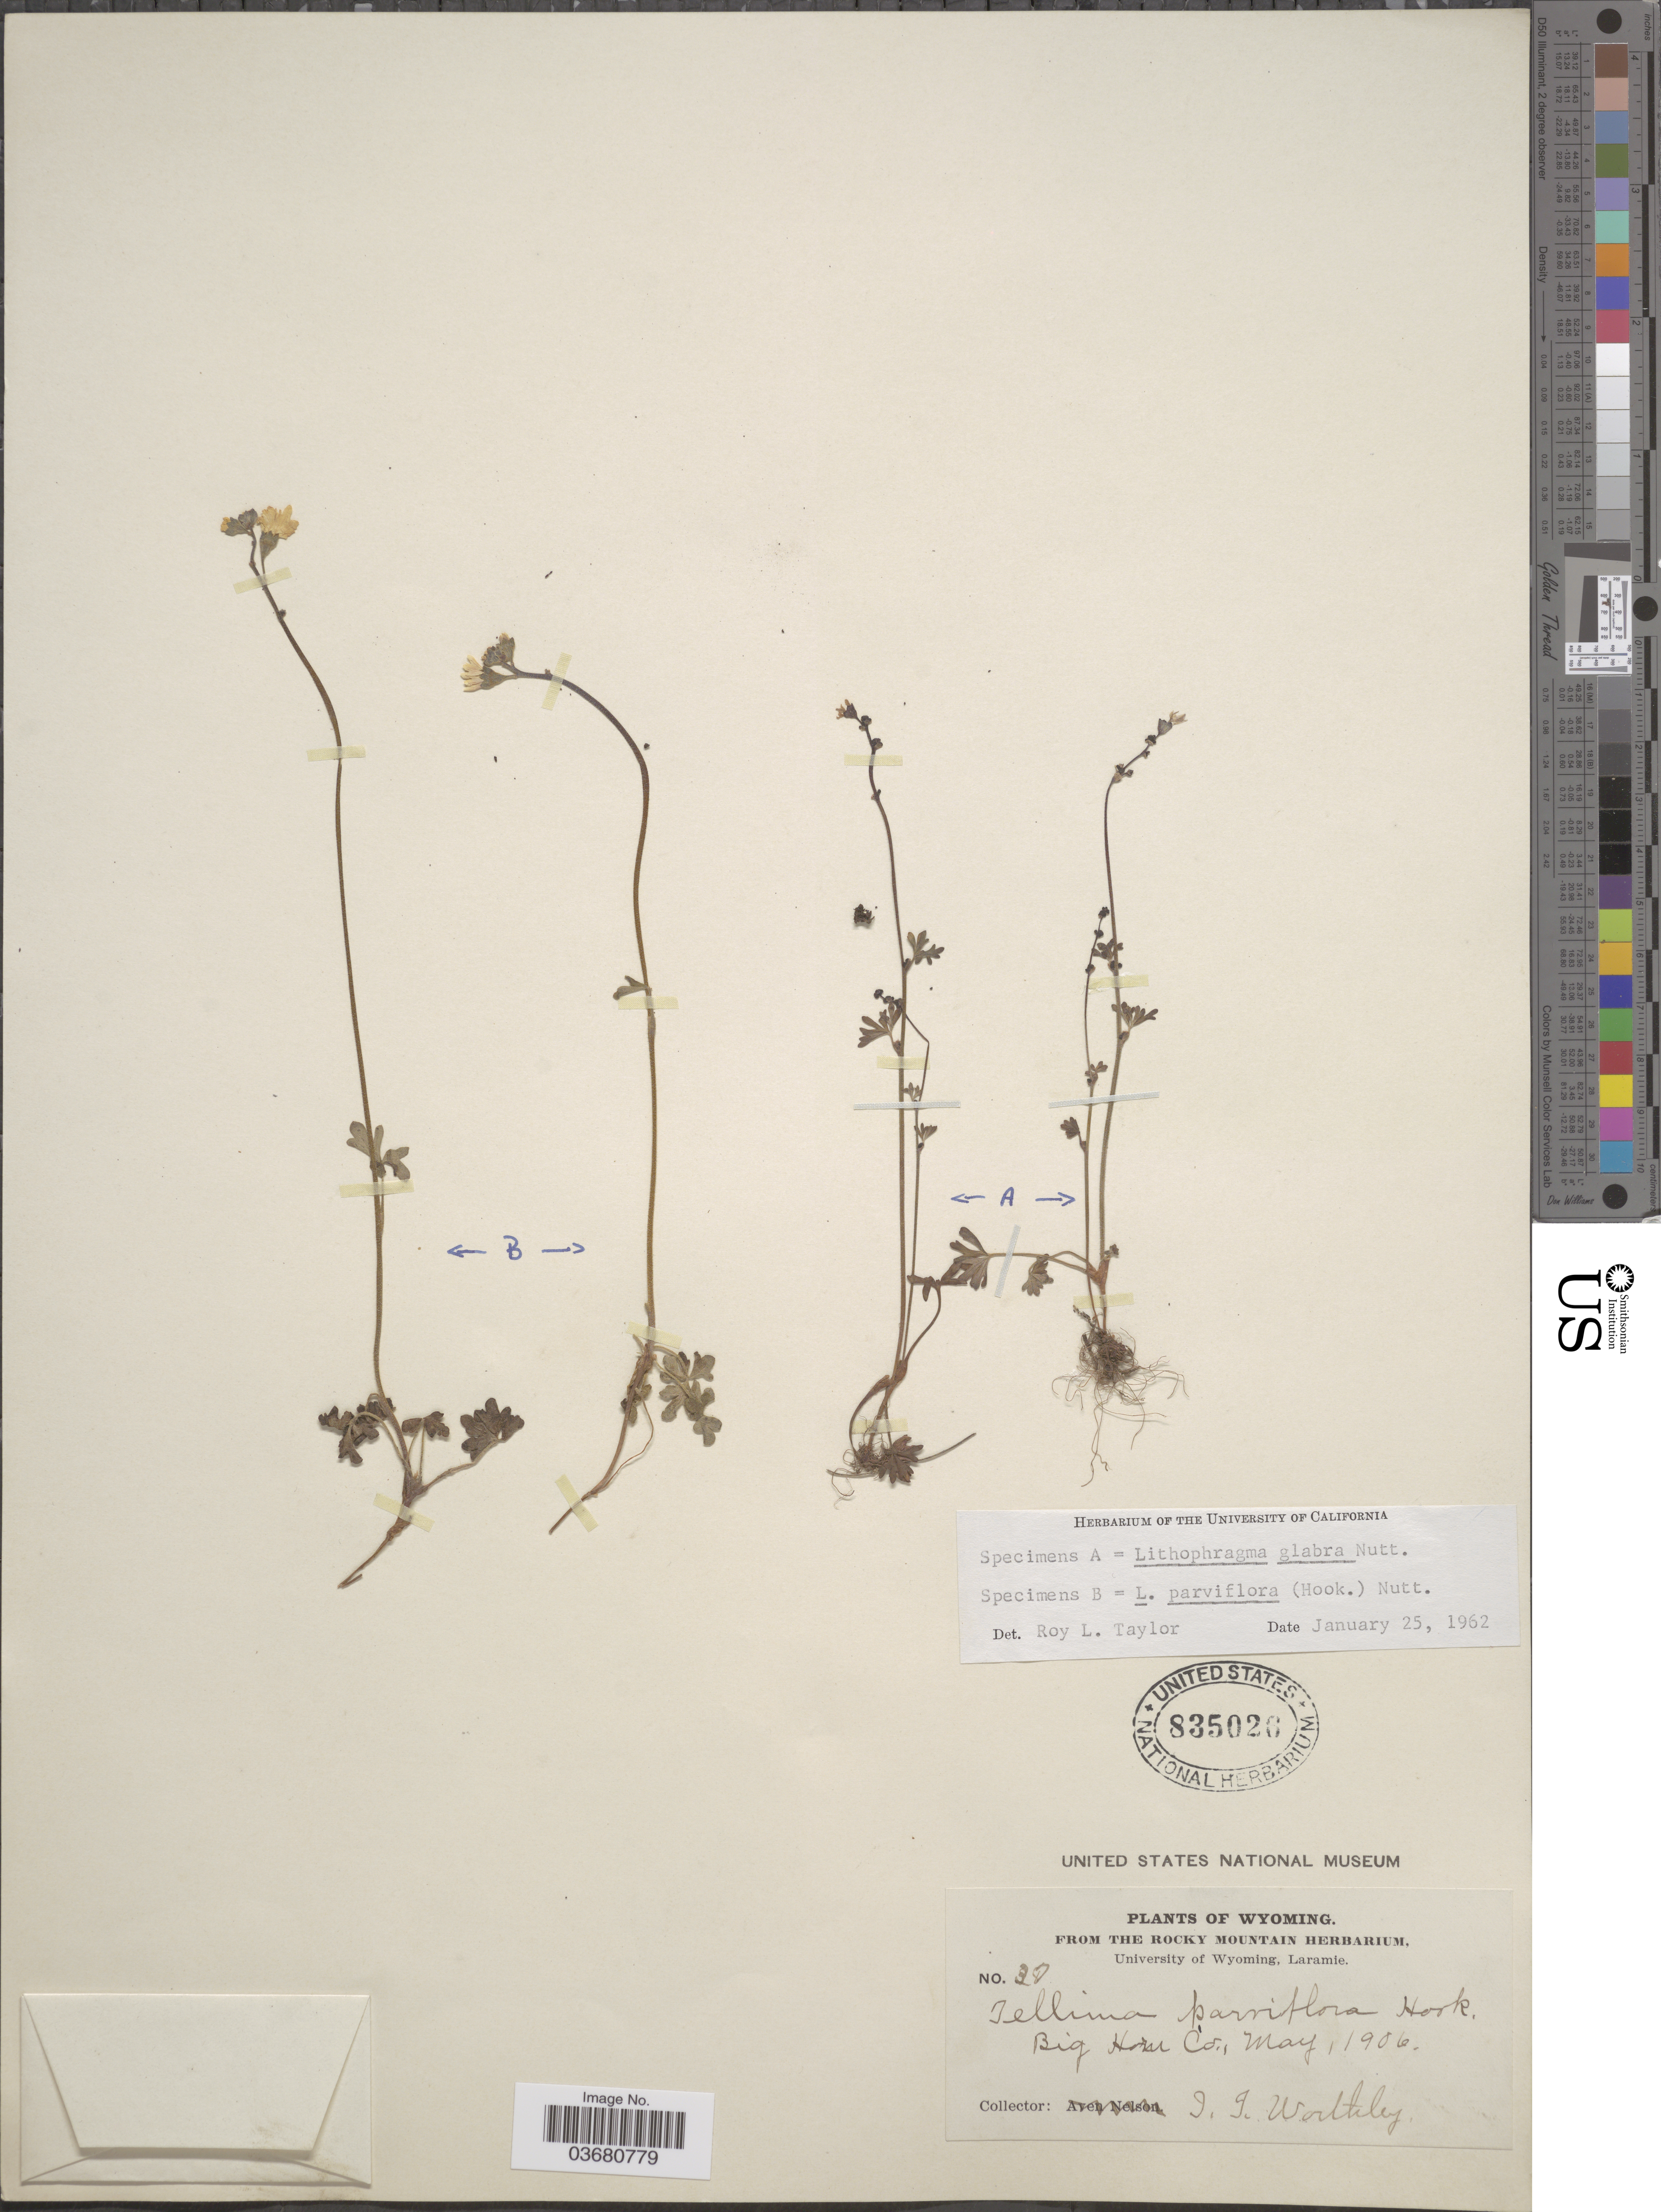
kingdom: Plantae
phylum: Tracheophyta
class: Magnoliopsida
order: Saxifragales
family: Saxifragaceae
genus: Lithophragma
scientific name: Lithophragma parviflorum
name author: (Hook.) Nutt.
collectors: I. Worthley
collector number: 38*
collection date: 1906-05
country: United States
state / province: Wyoming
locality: Big Horn Co.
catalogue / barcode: US 835026